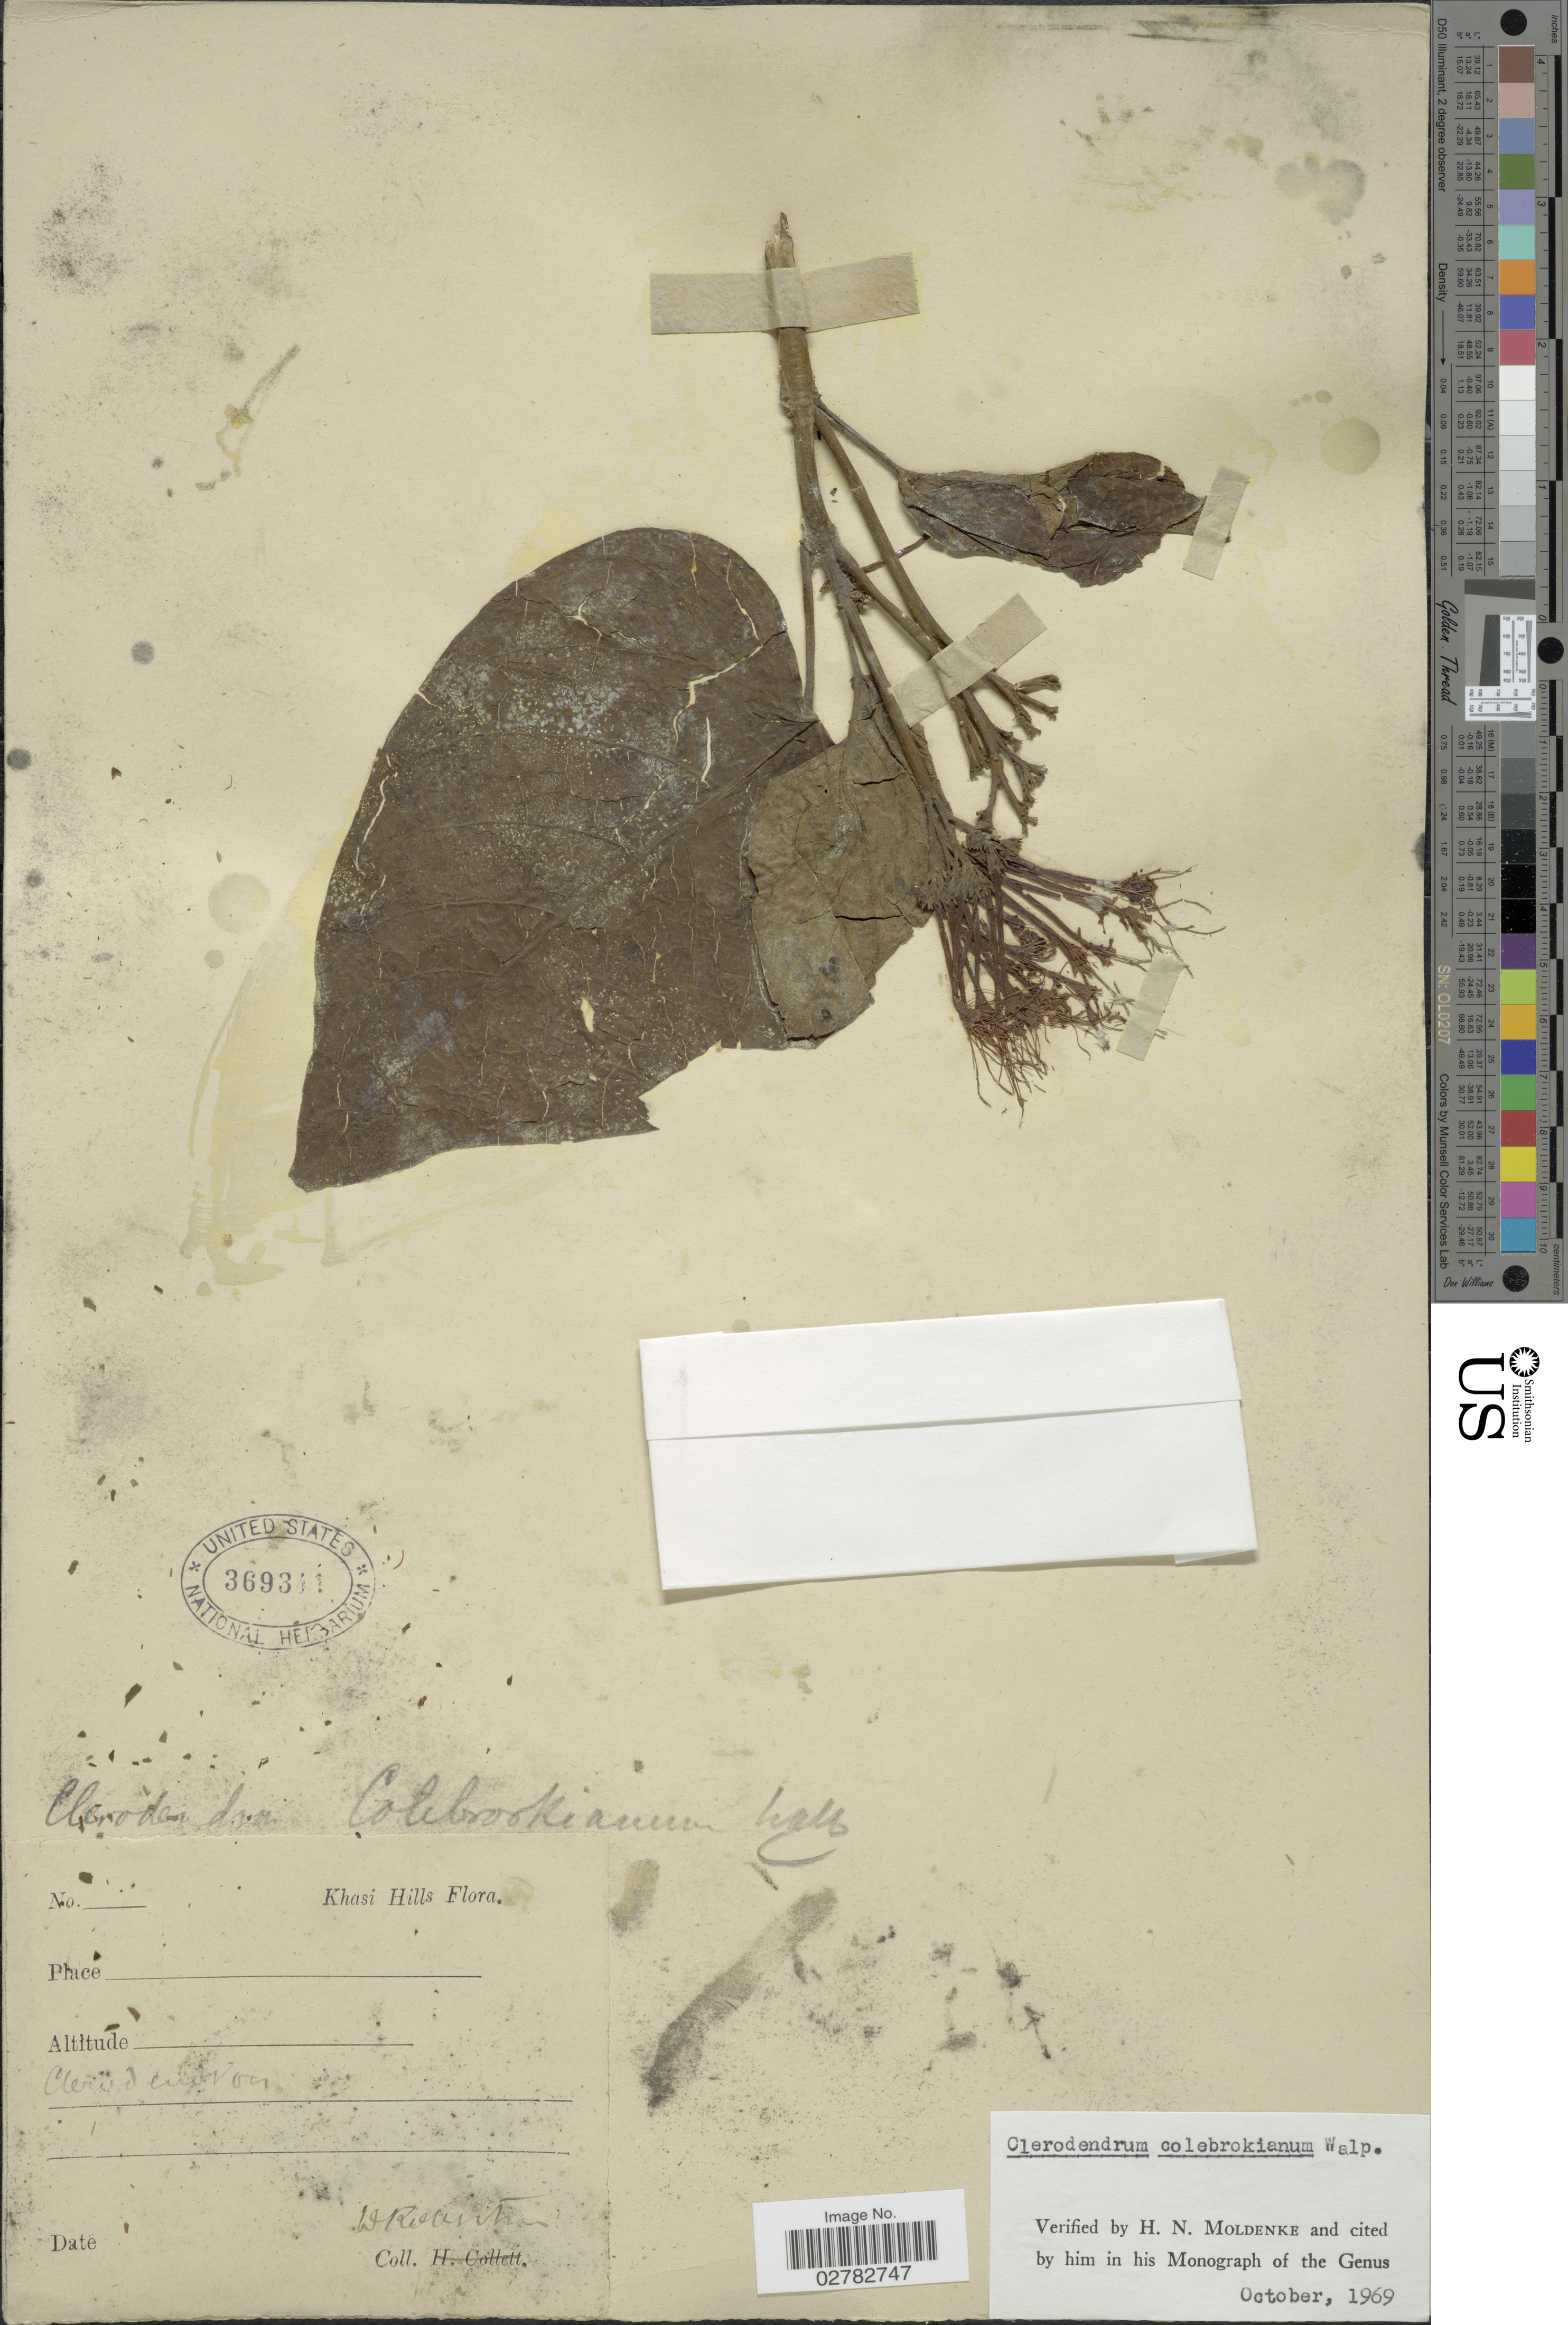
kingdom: Plantae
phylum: Tracheophyta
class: Magnoliopsida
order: Lamiales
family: Lamiaceae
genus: Clerodendrum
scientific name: Clerodendrum colebrookianum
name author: Walp.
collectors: W. Rvantan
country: India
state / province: Meghalaya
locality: Khasi Hills.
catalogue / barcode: US 369341